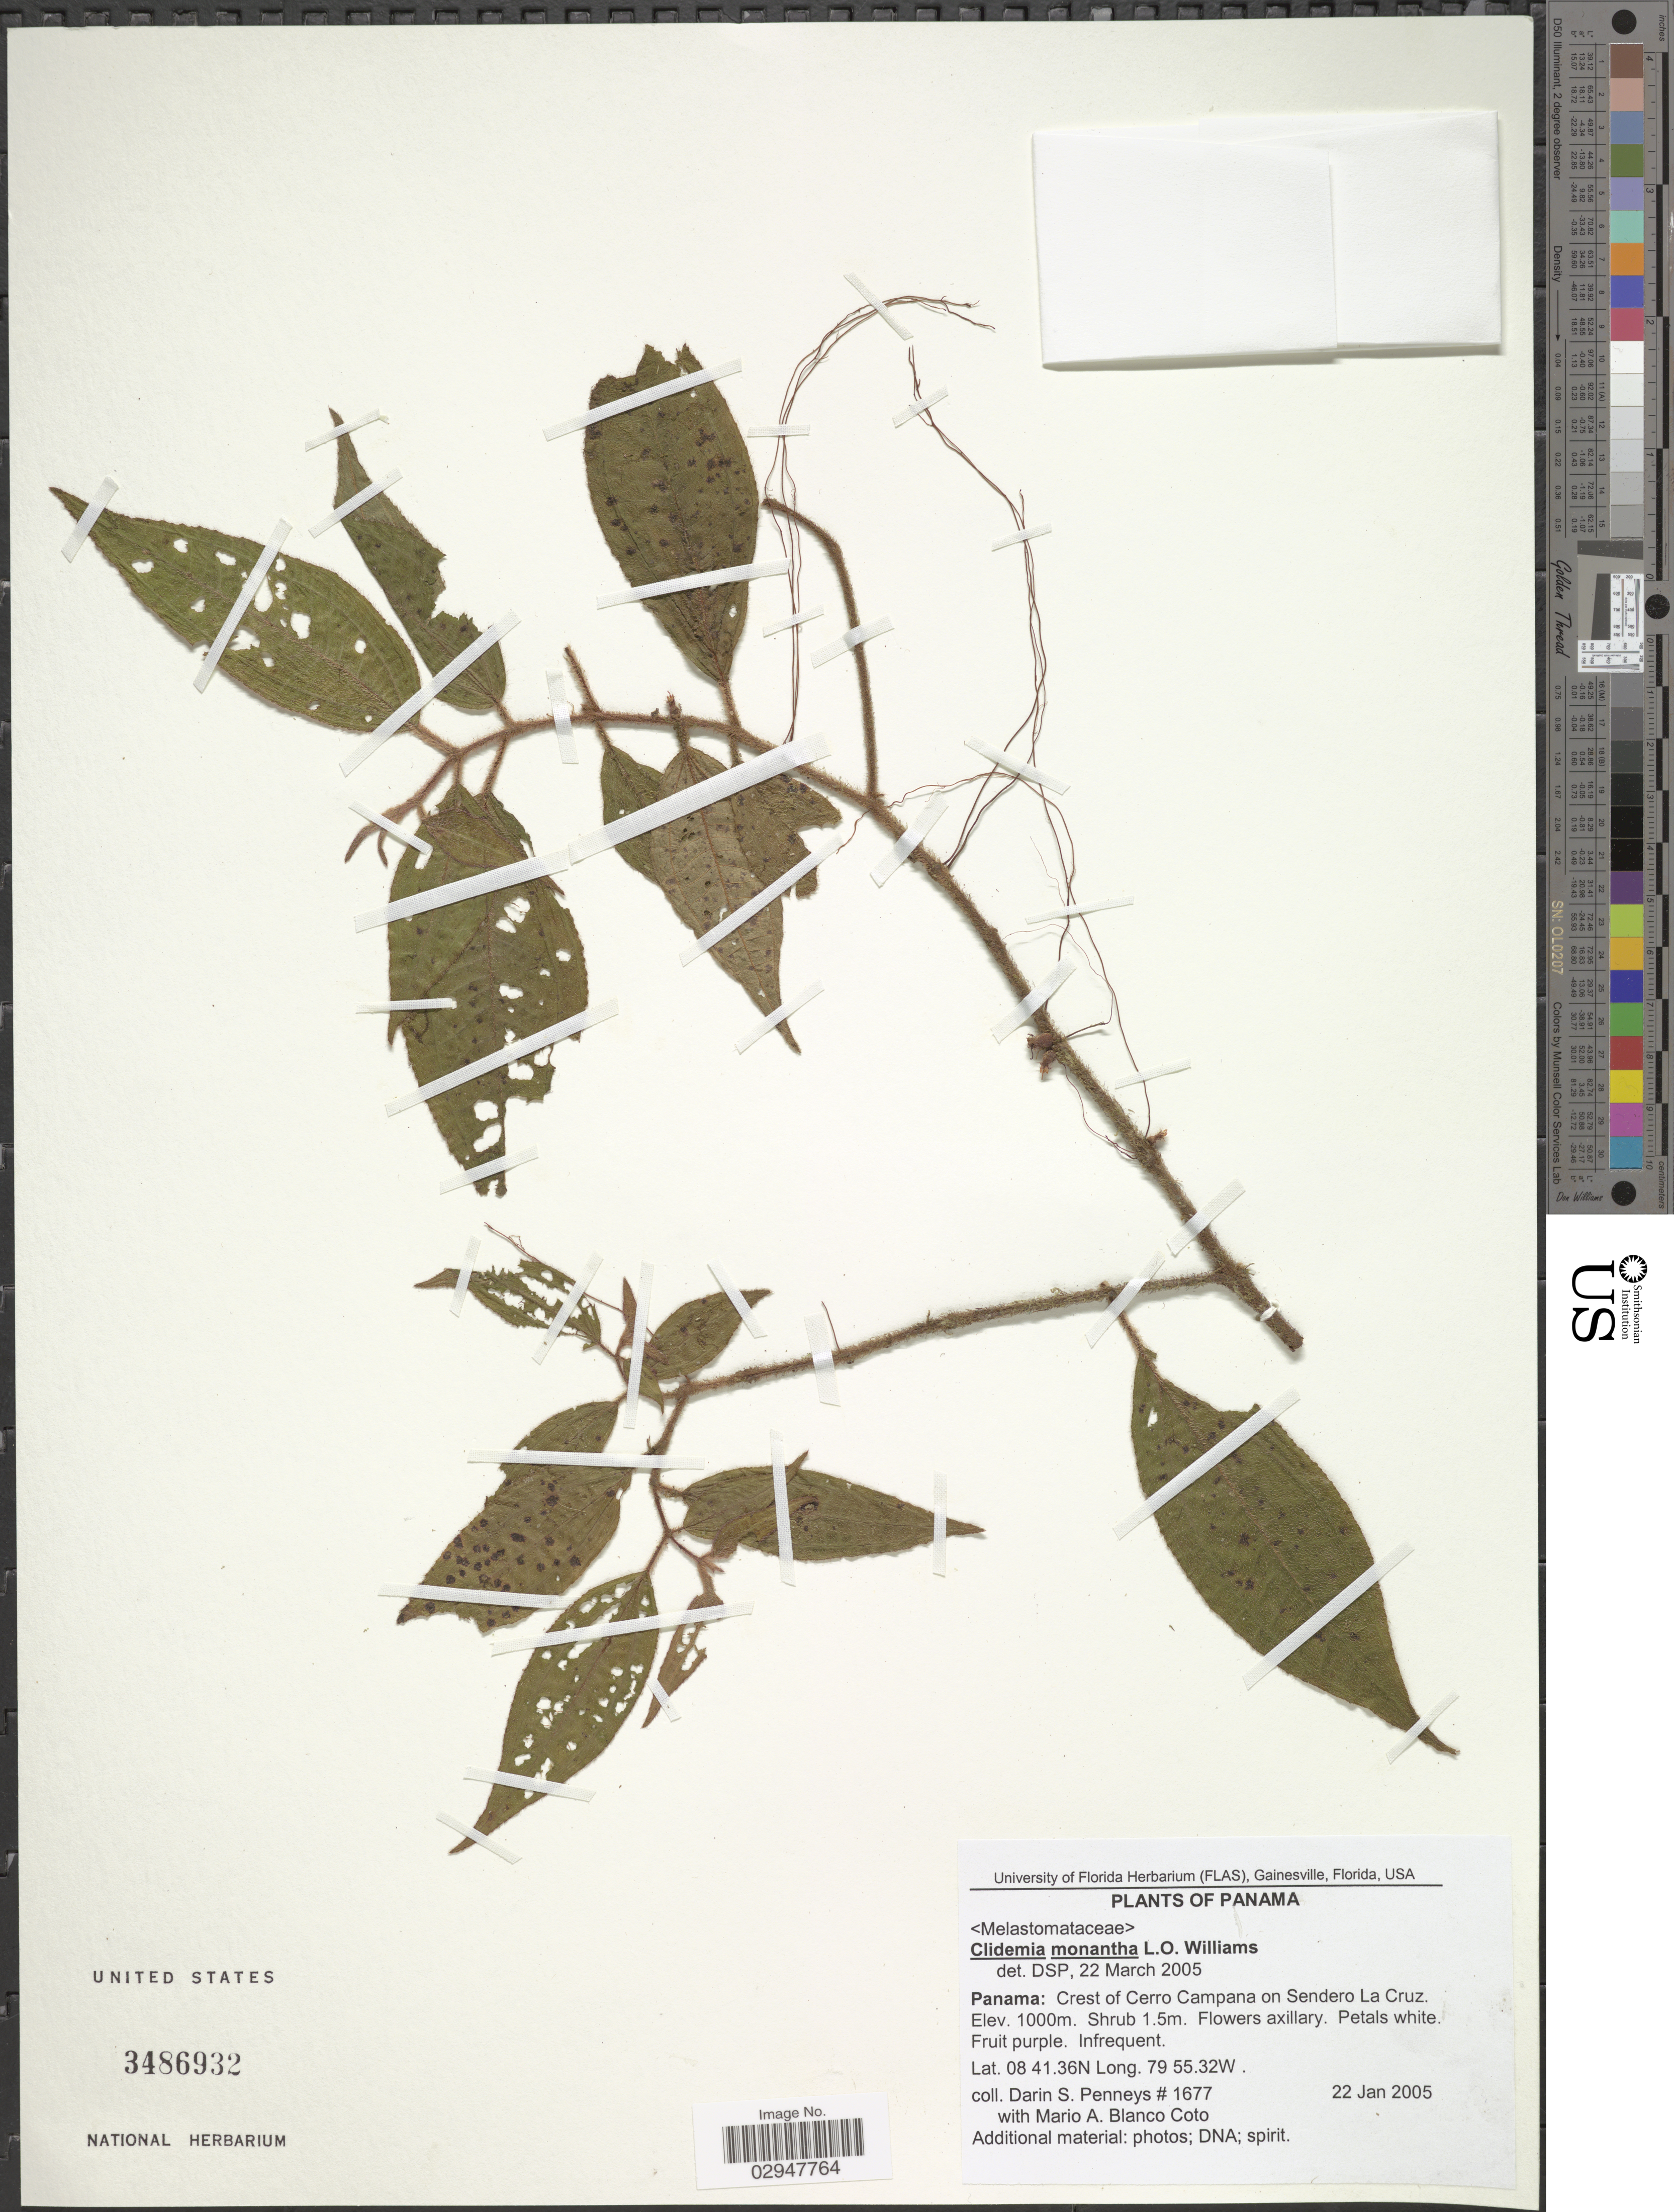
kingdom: Plantae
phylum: Tracheophyta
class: Magnoliopsida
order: Myrtales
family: Melastomataceae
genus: Clidemia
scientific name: Clidemia epiphytica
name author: (Triana) Cogn.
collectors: D. S. Penneys & M. A. Blanco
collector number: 1677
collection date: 2005-02-22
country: Panama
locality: Crest of Cerro Campana on Sendero La Cruz.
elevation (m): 1000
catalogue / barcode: US 3486932